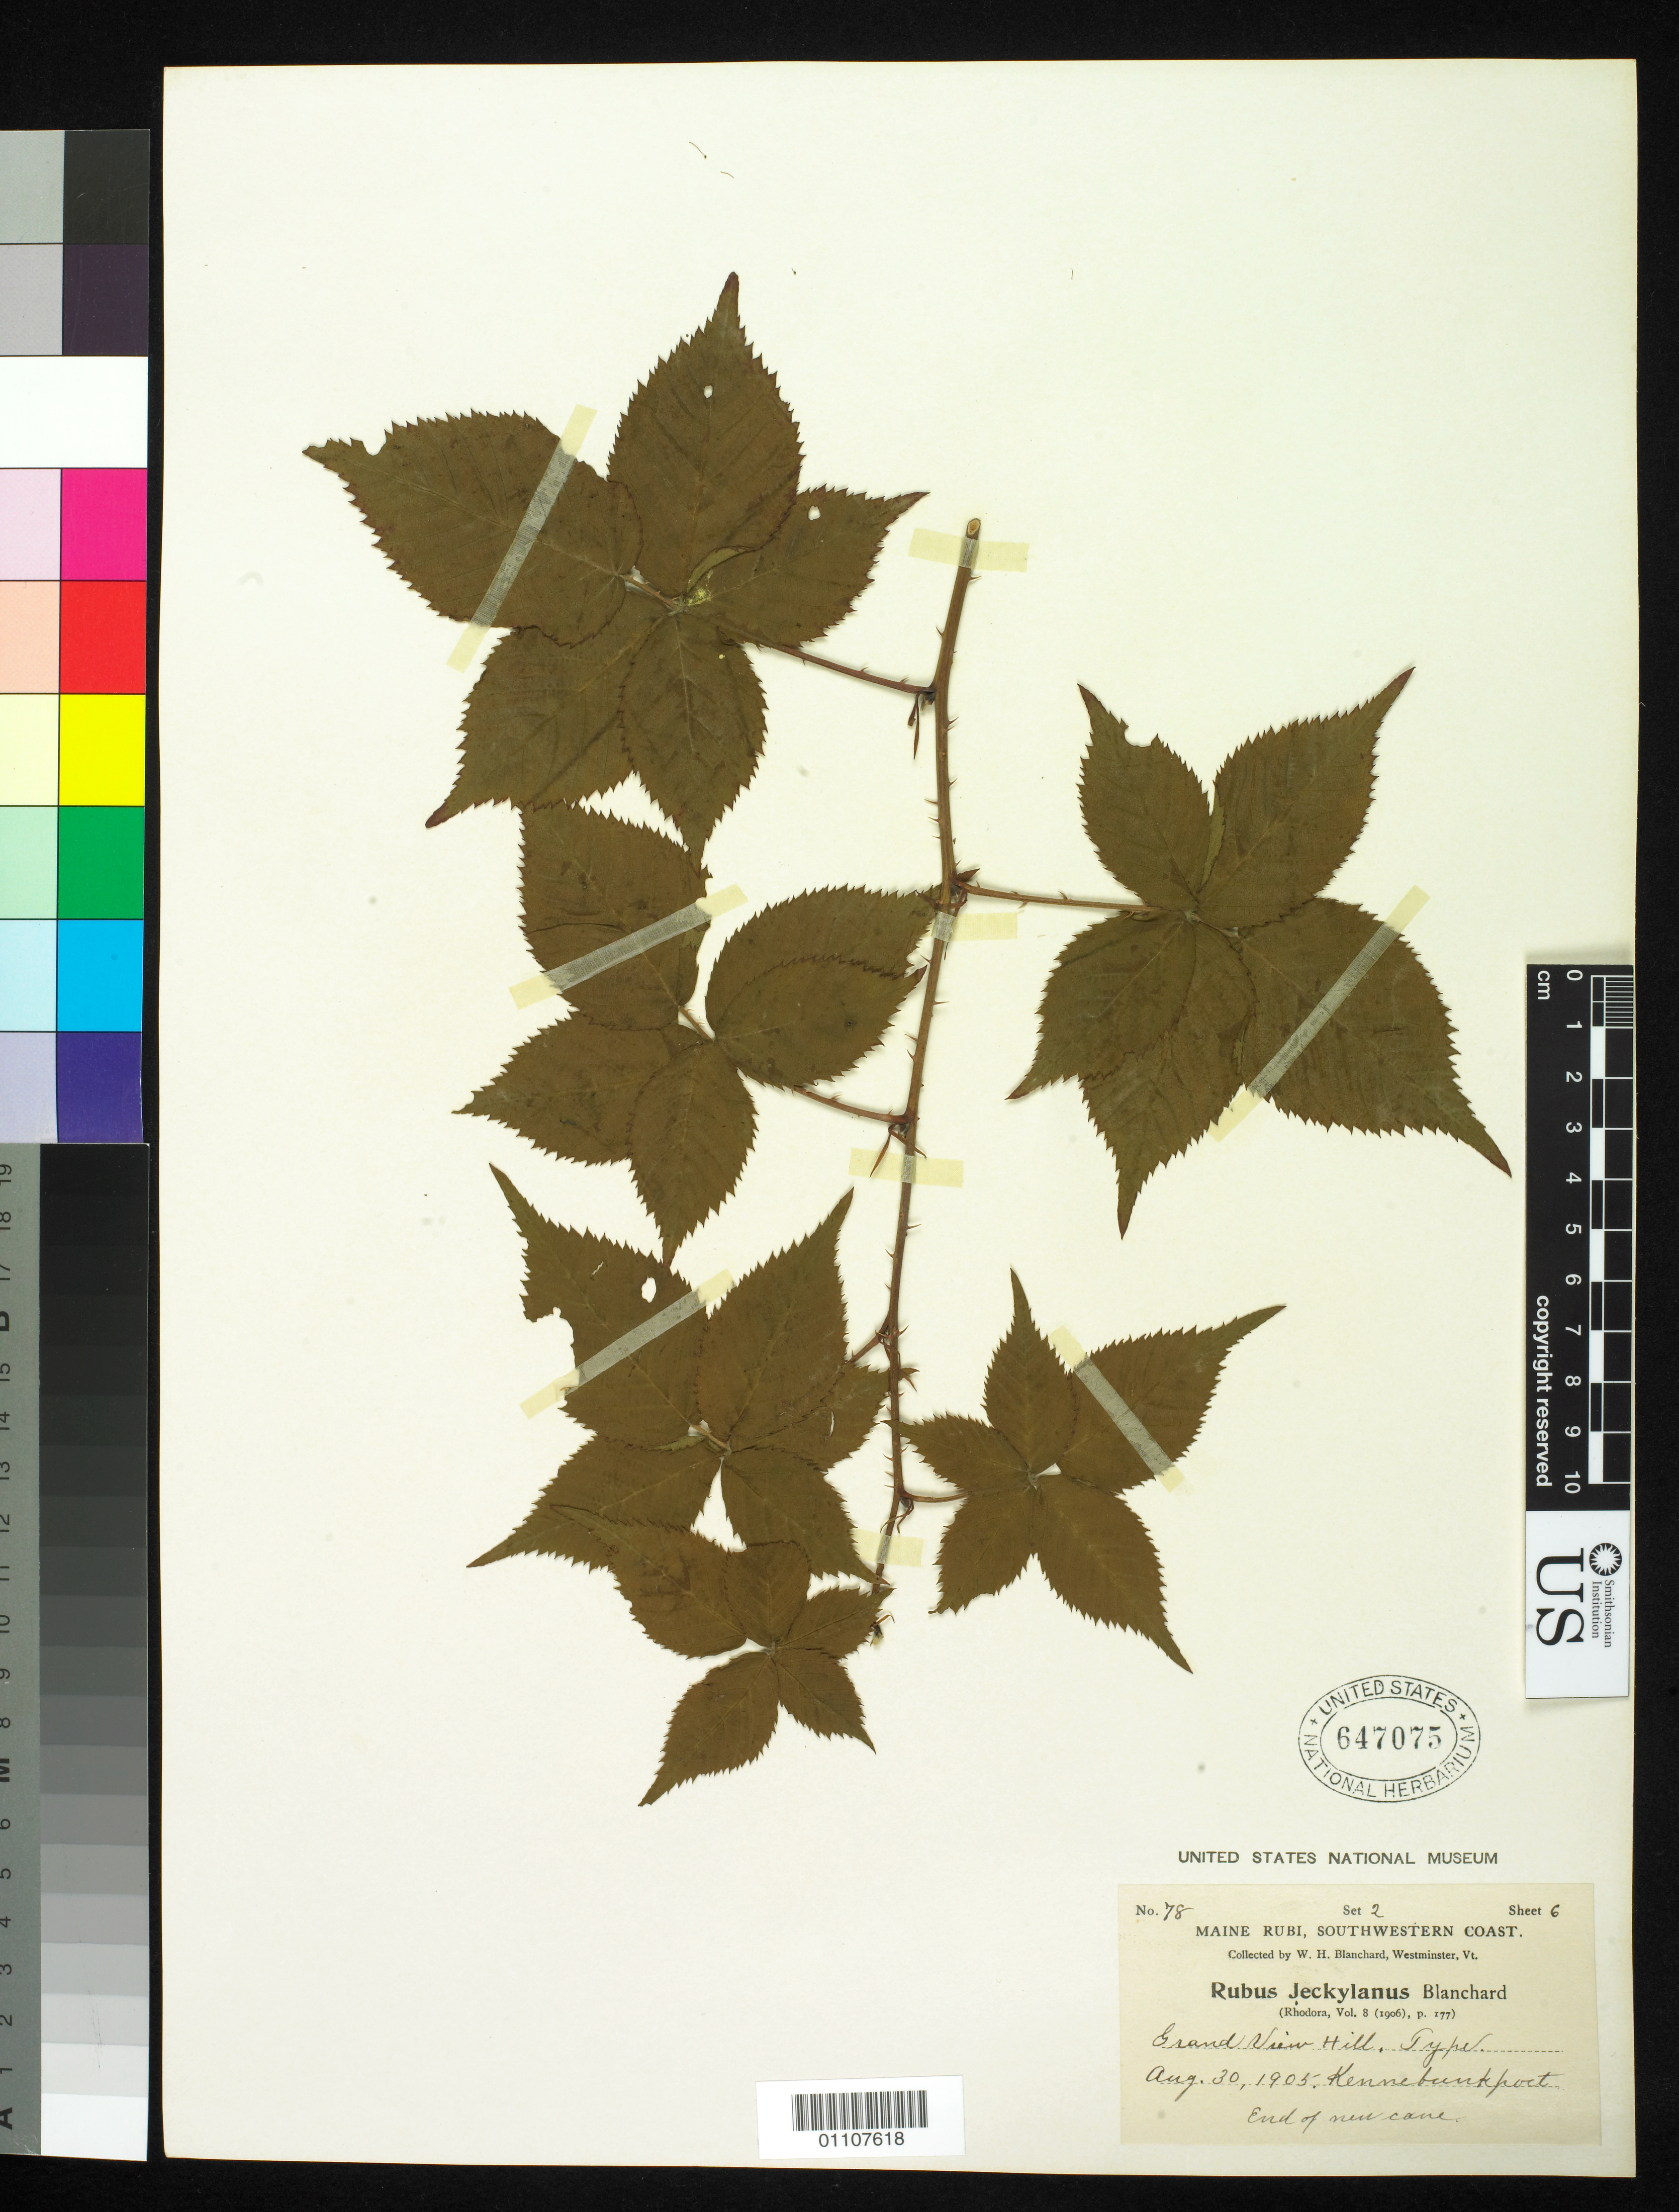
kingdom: Plantae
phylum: Tracheophyta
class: Magnoliopsida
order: Rosales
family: Rosaceae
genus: Rubus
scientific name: Rubus jeckylanus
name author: Blanch.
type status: Syntype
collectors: W. H. Blanchard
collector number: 78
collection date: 1905-08-30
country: United States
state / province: Maine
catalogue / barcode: US 647075